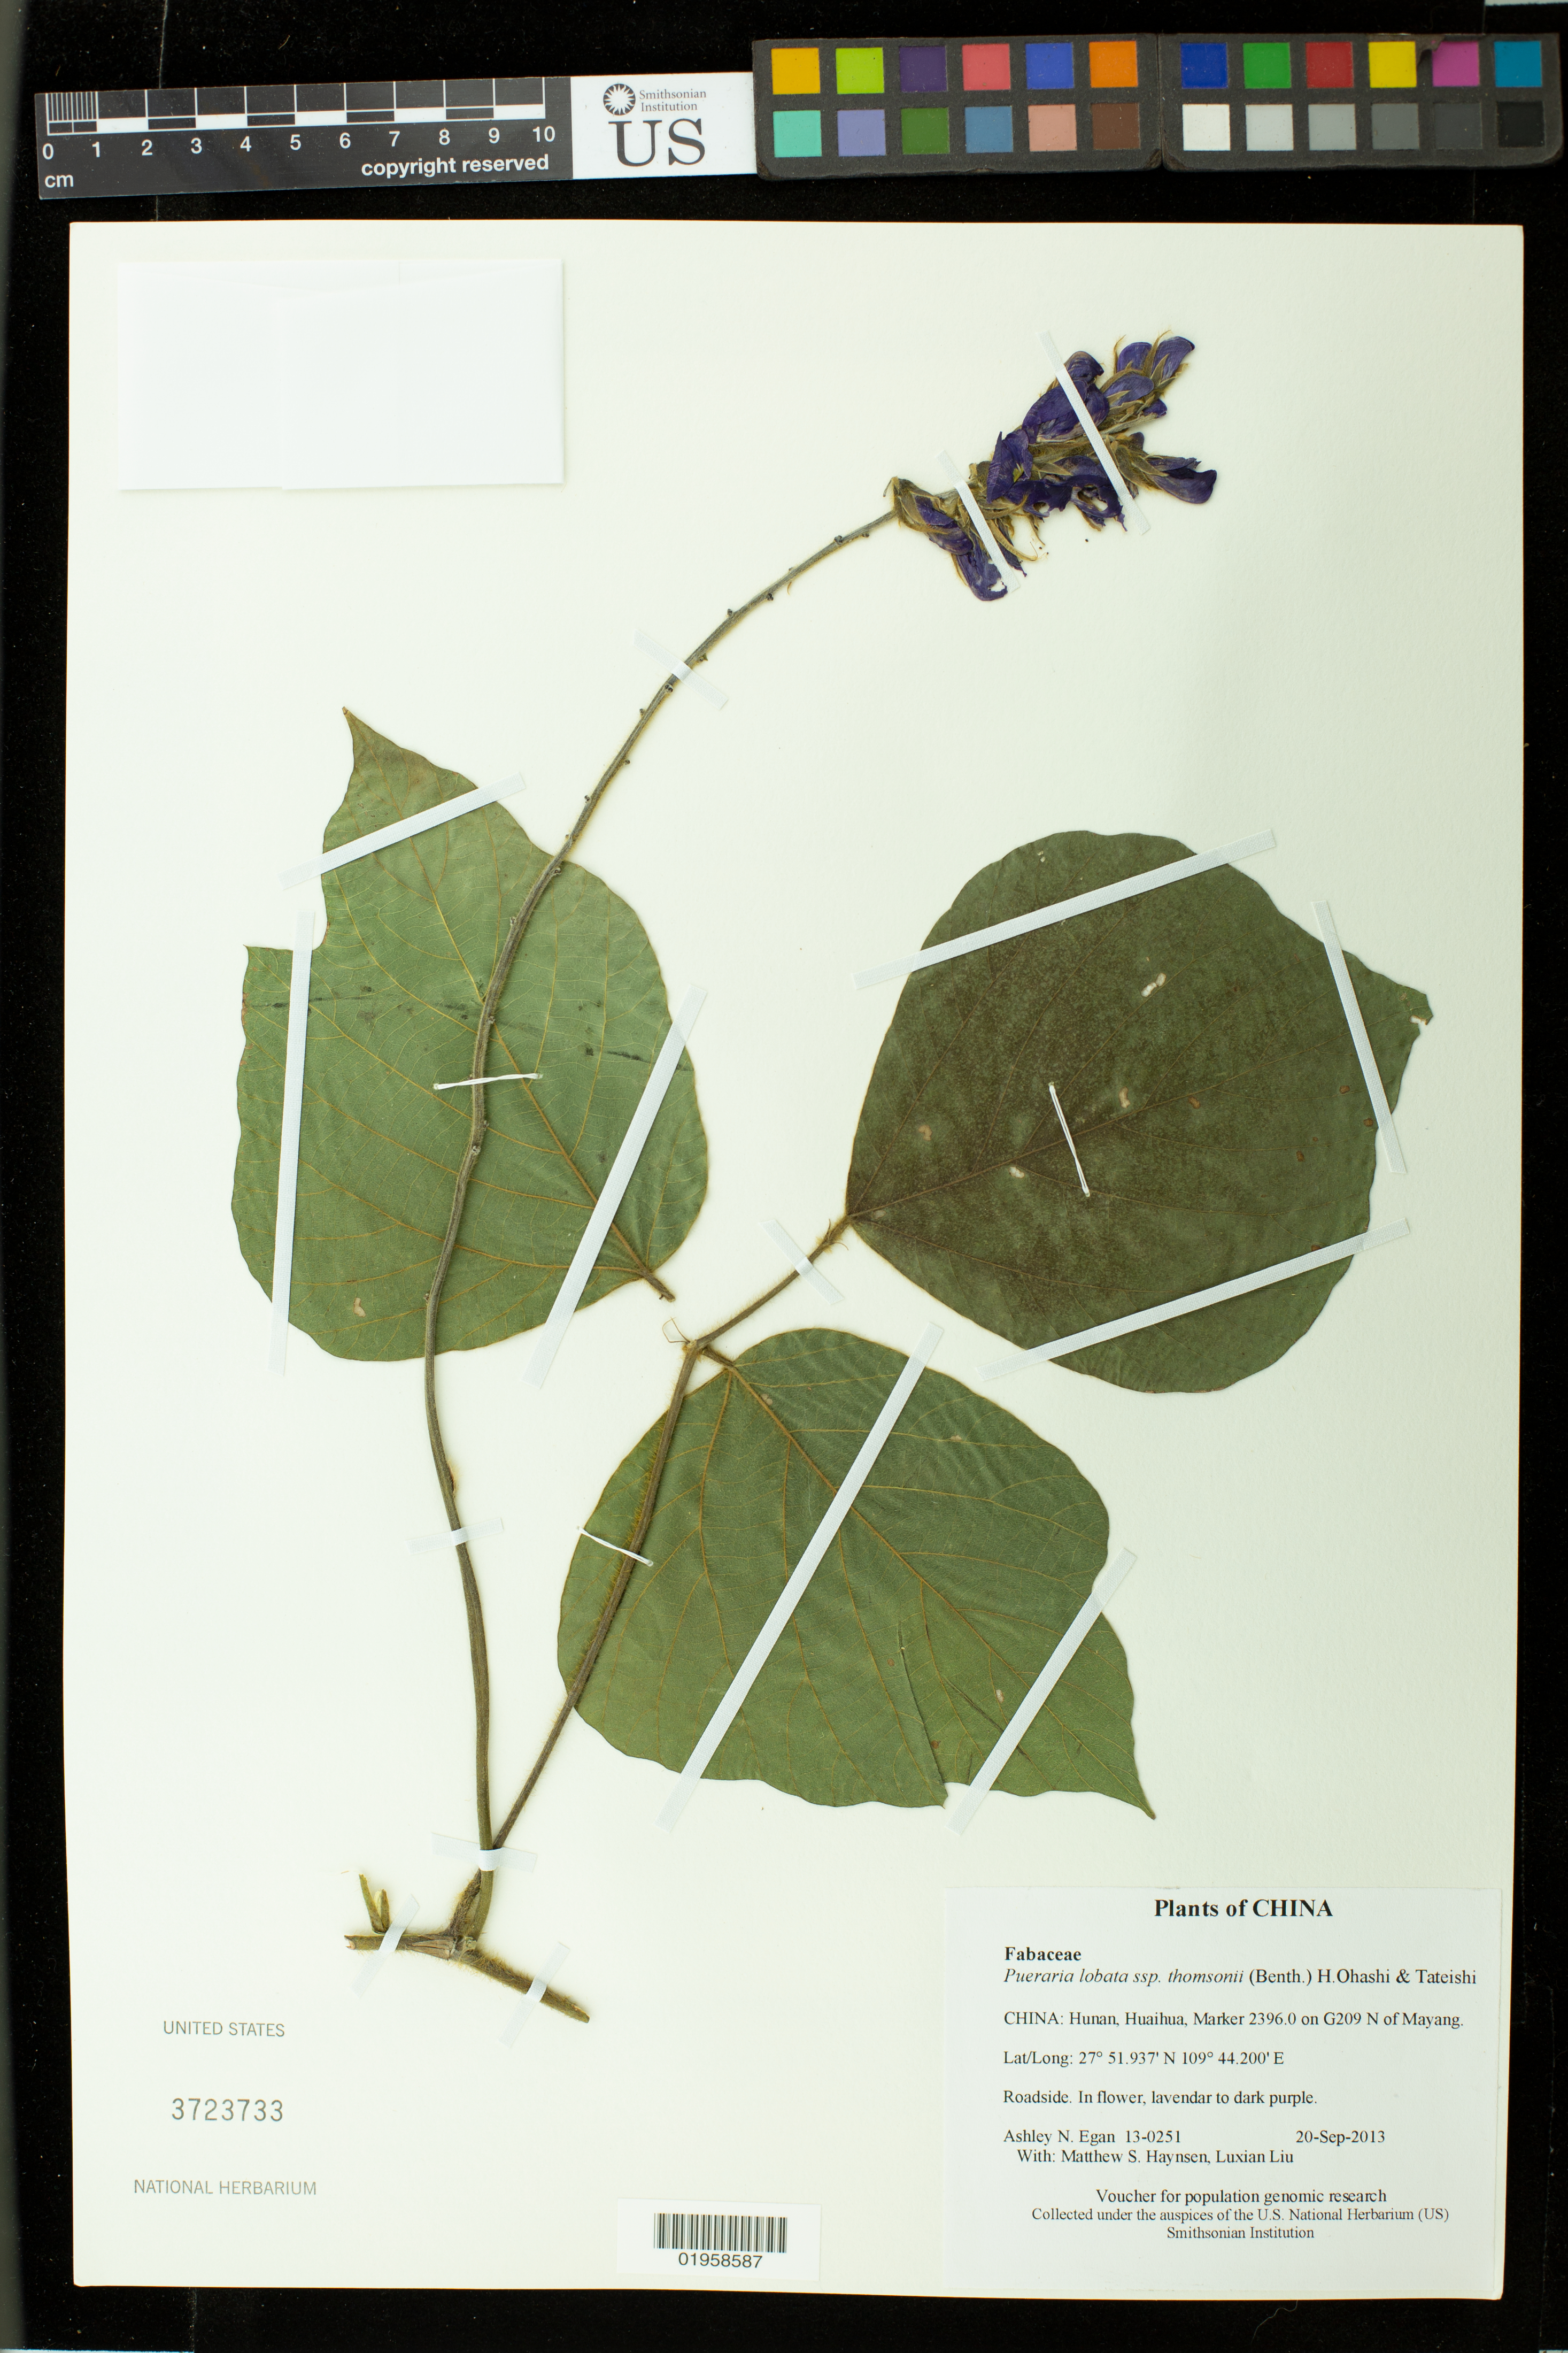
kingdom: Plantae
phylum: Tracheophyta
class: Magnoliopsida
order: Fabales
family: Fabaceae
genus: Pueraria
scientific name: Pueraria lobata subsp. thomsonii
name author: (Benth.) H. Ohashi & Tateishi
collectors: A. N. Egan, M. Hansen & L. Liu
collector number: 13-0251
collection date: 2013-09-20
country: China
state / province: Hunan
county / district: Huaihua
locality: Marker 2396.0 on G209 N of Mayang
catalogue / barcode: US 3723733